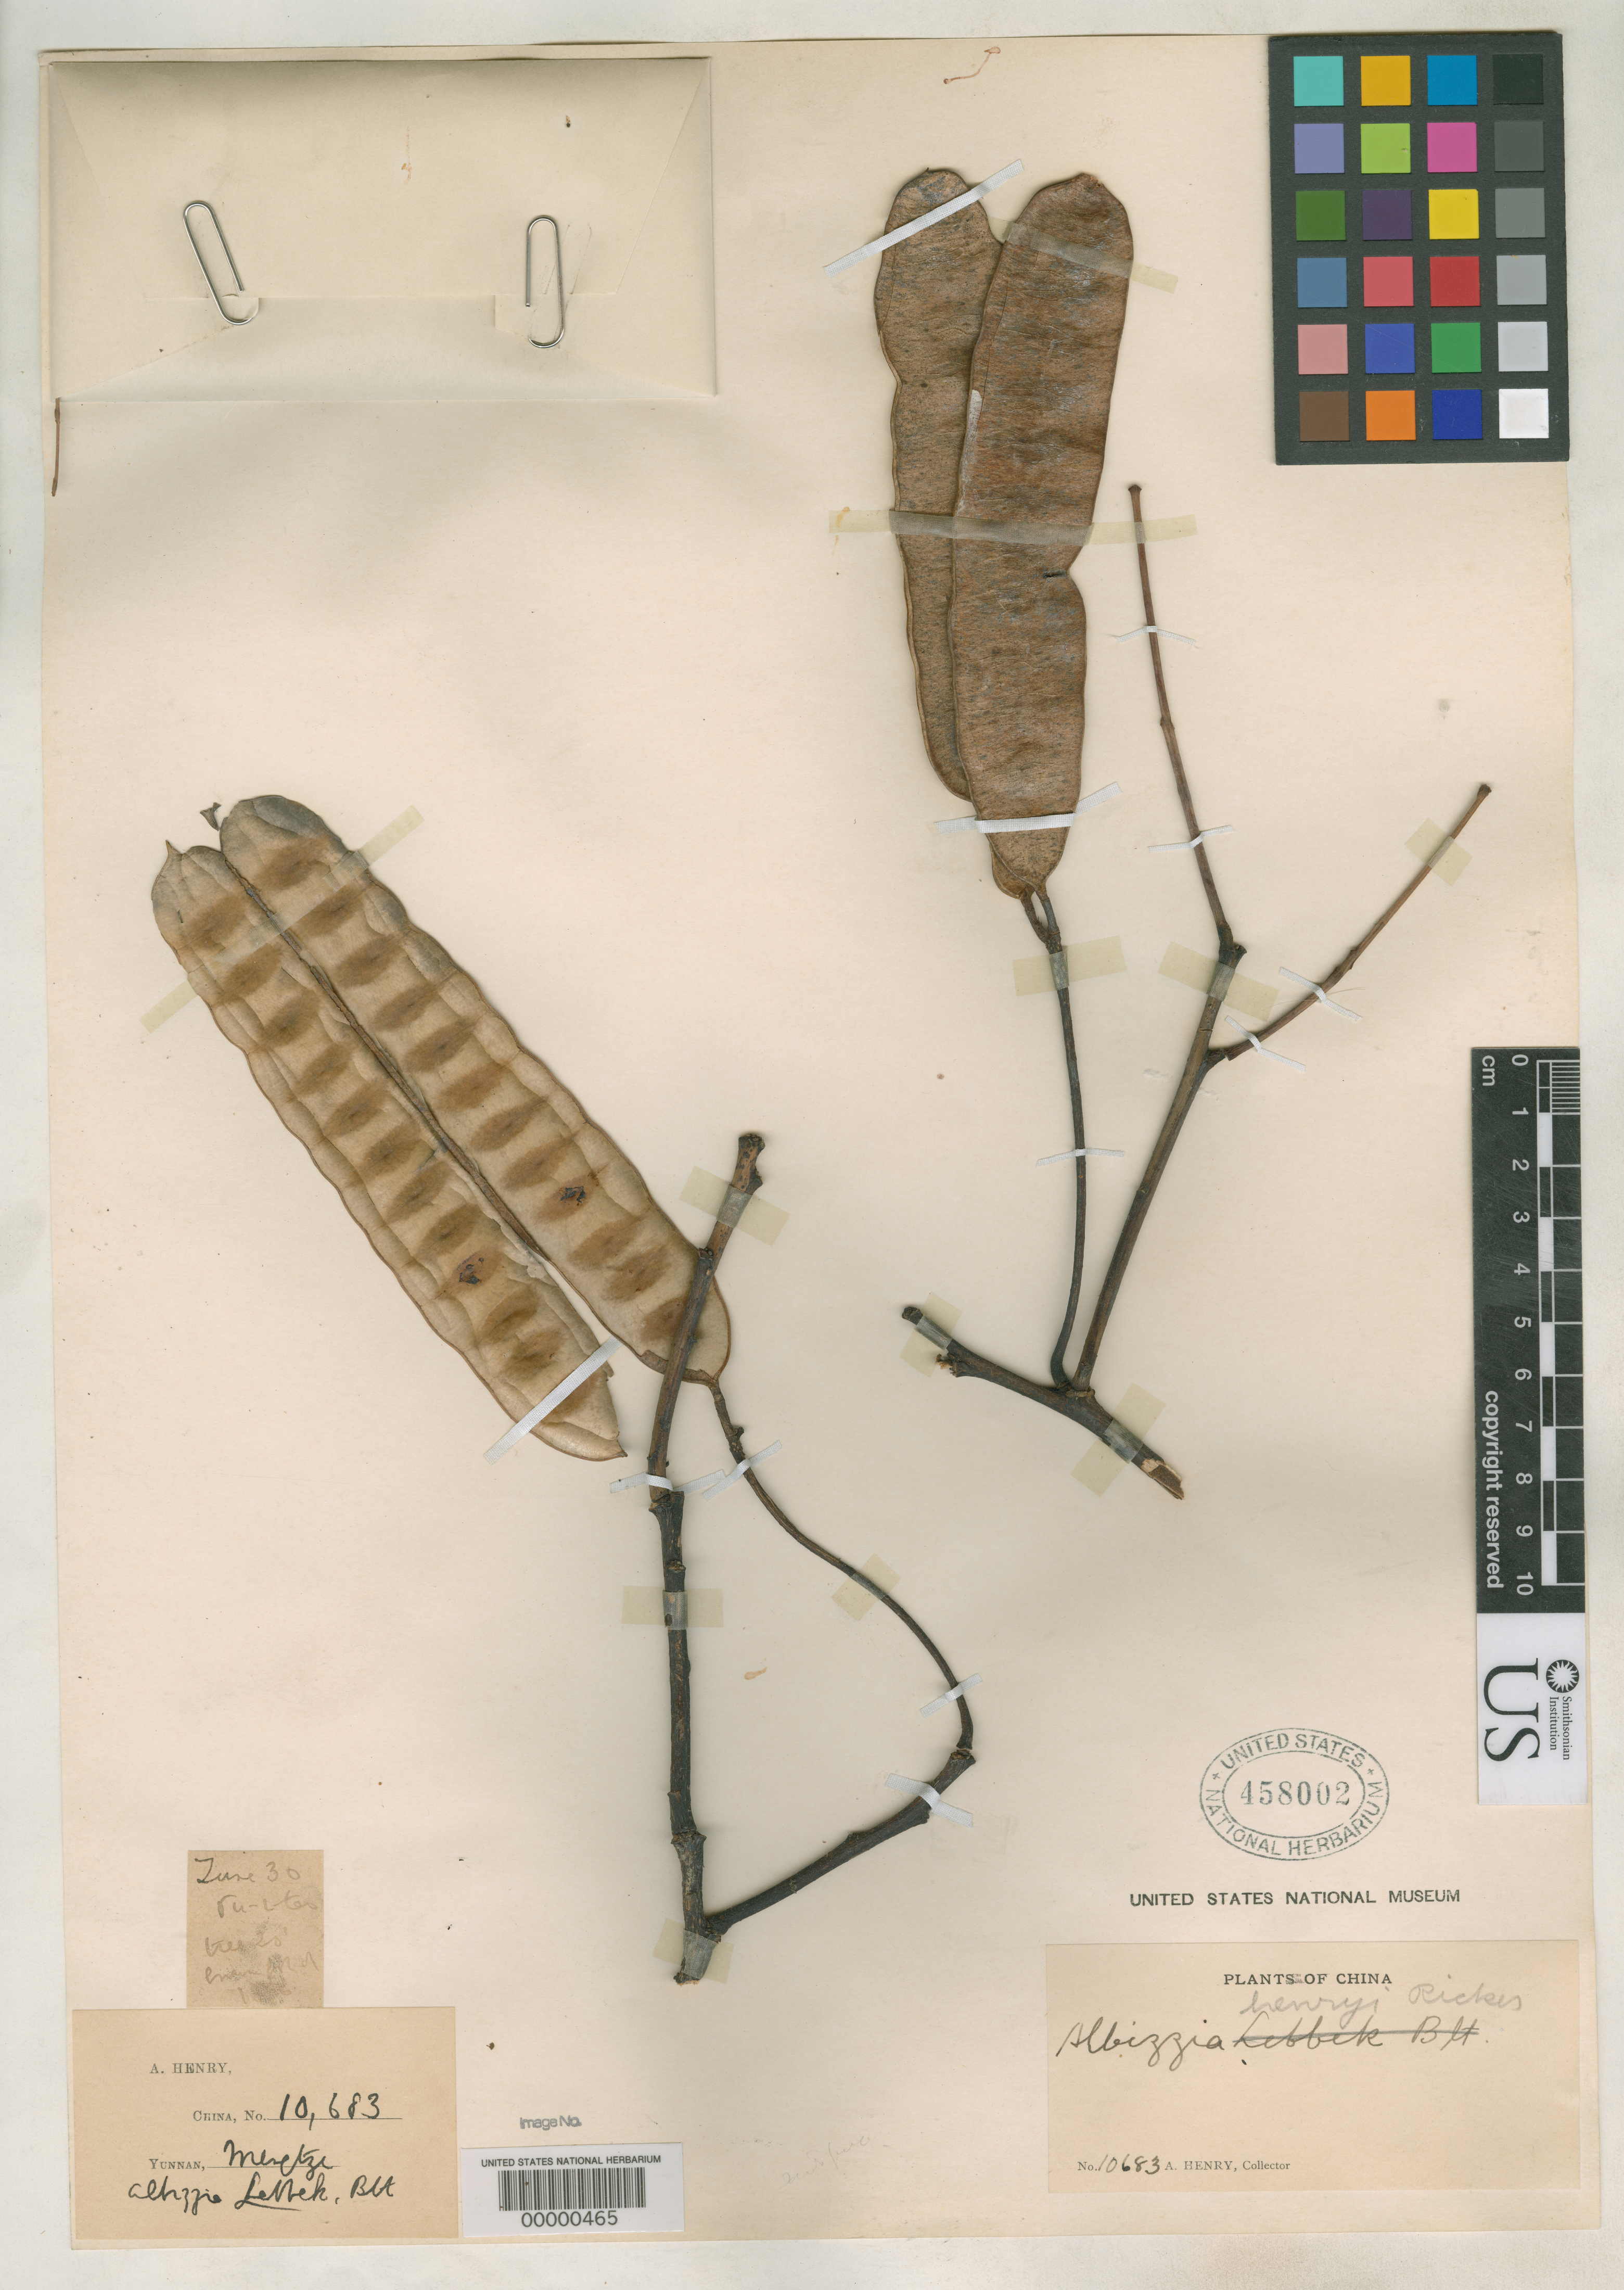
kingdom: Plantae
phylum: Tracheophyta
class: Magnoliopsida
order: Fabales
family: Fabaceae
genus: Albizia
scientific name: Albizia henryi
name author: Ricker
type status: Type Collection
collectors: A. Henry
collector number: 10683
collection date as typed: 29 May 1896 to 30 Jun 1896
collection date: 1896-05-29/1896-06-30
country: China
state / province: Yunnan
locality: Meng-tsze.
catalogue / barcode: US 458002